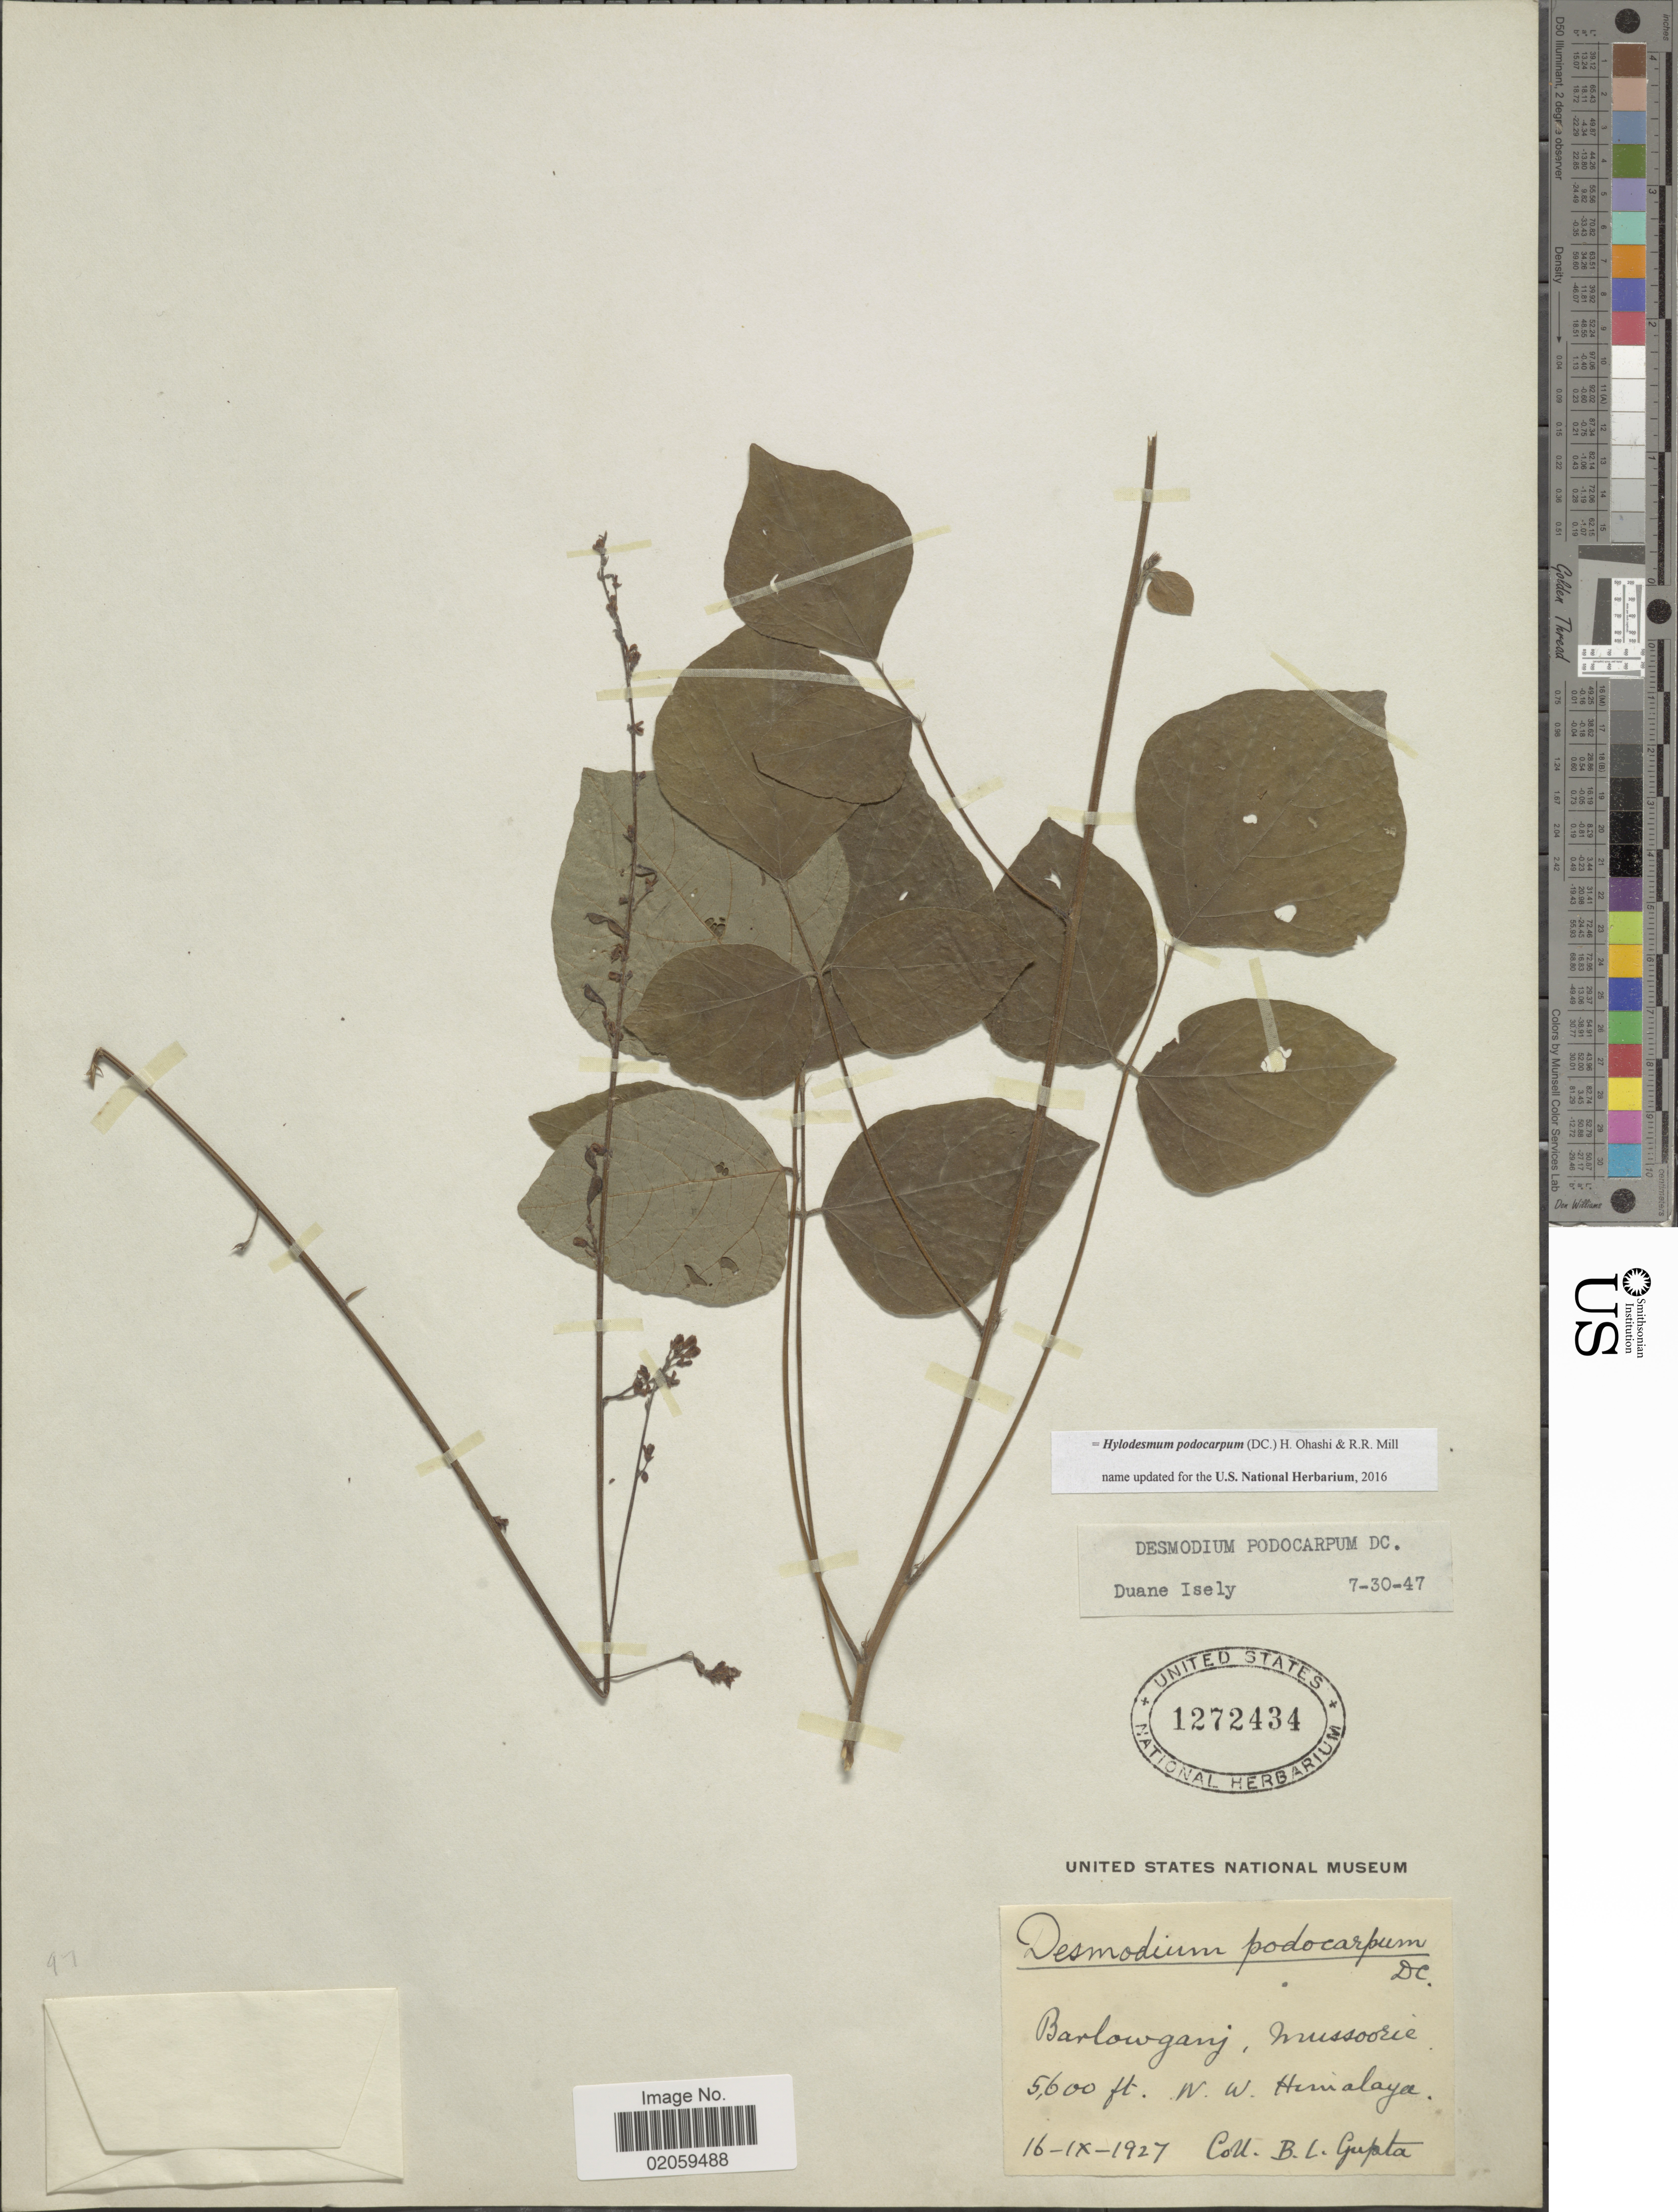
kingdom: Plantae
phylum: Tracheophyta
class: Magnoliopsida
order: Fabales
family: Fabaceae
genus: Hylodesmum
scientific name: Hylodesmum podocarpum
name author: (DC.) H. Ohashi & R.R. Mill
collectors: B. L. Gupta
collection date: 1927-09-16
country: India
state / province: Uttarakhand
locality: Barlowganj, Mussoorie, N.W. Himalaya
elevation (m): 1707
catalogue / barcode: US 1272434